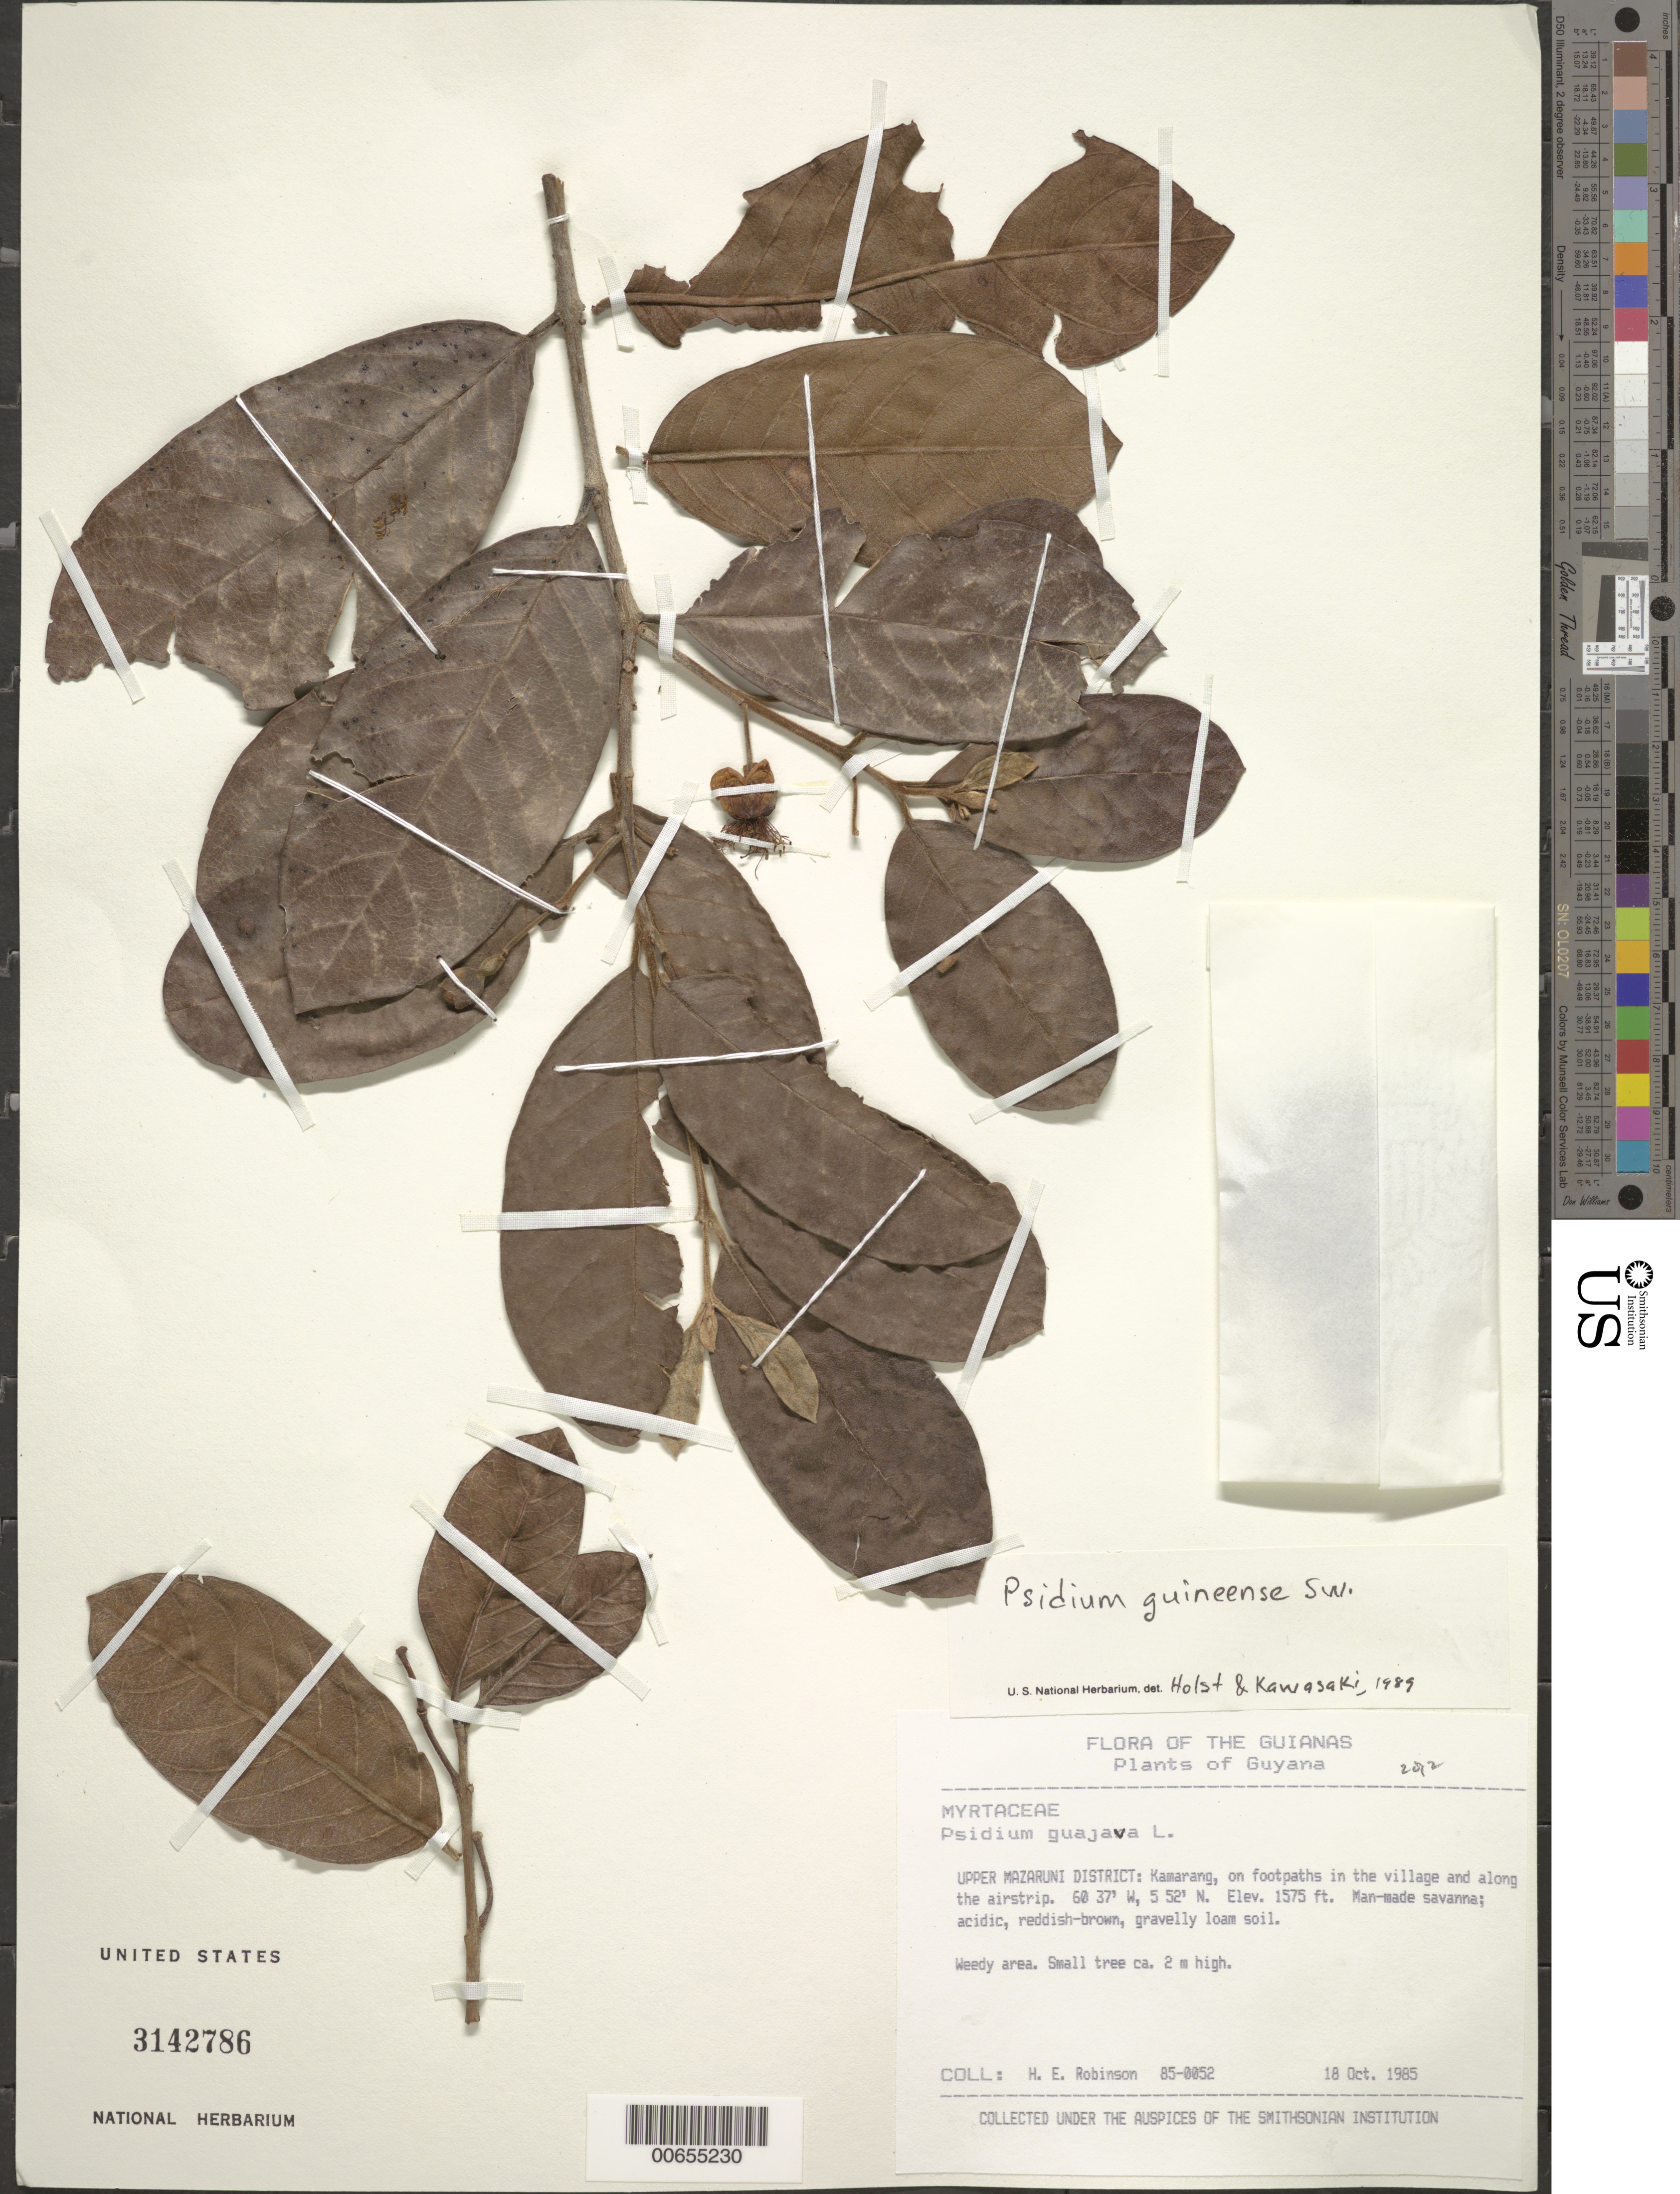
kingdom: Plantae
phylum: Tracheophyta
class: Magnoliopsida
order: Myrtales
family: Myrtaceae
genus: Psidium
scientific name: Psidium guajava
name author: L.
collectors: H. Robinson & D. B. Lellinger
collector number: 850052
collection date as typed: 18 October 1985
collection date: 1985-10-18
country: Guyana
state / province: Cuyuni-Mazaruni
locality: Along footpaths in village of Kamarang and along airstrip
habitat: Man-made savanna; acid, red-brown, gravelly loam soil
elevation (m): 480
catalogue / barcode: US 3142786